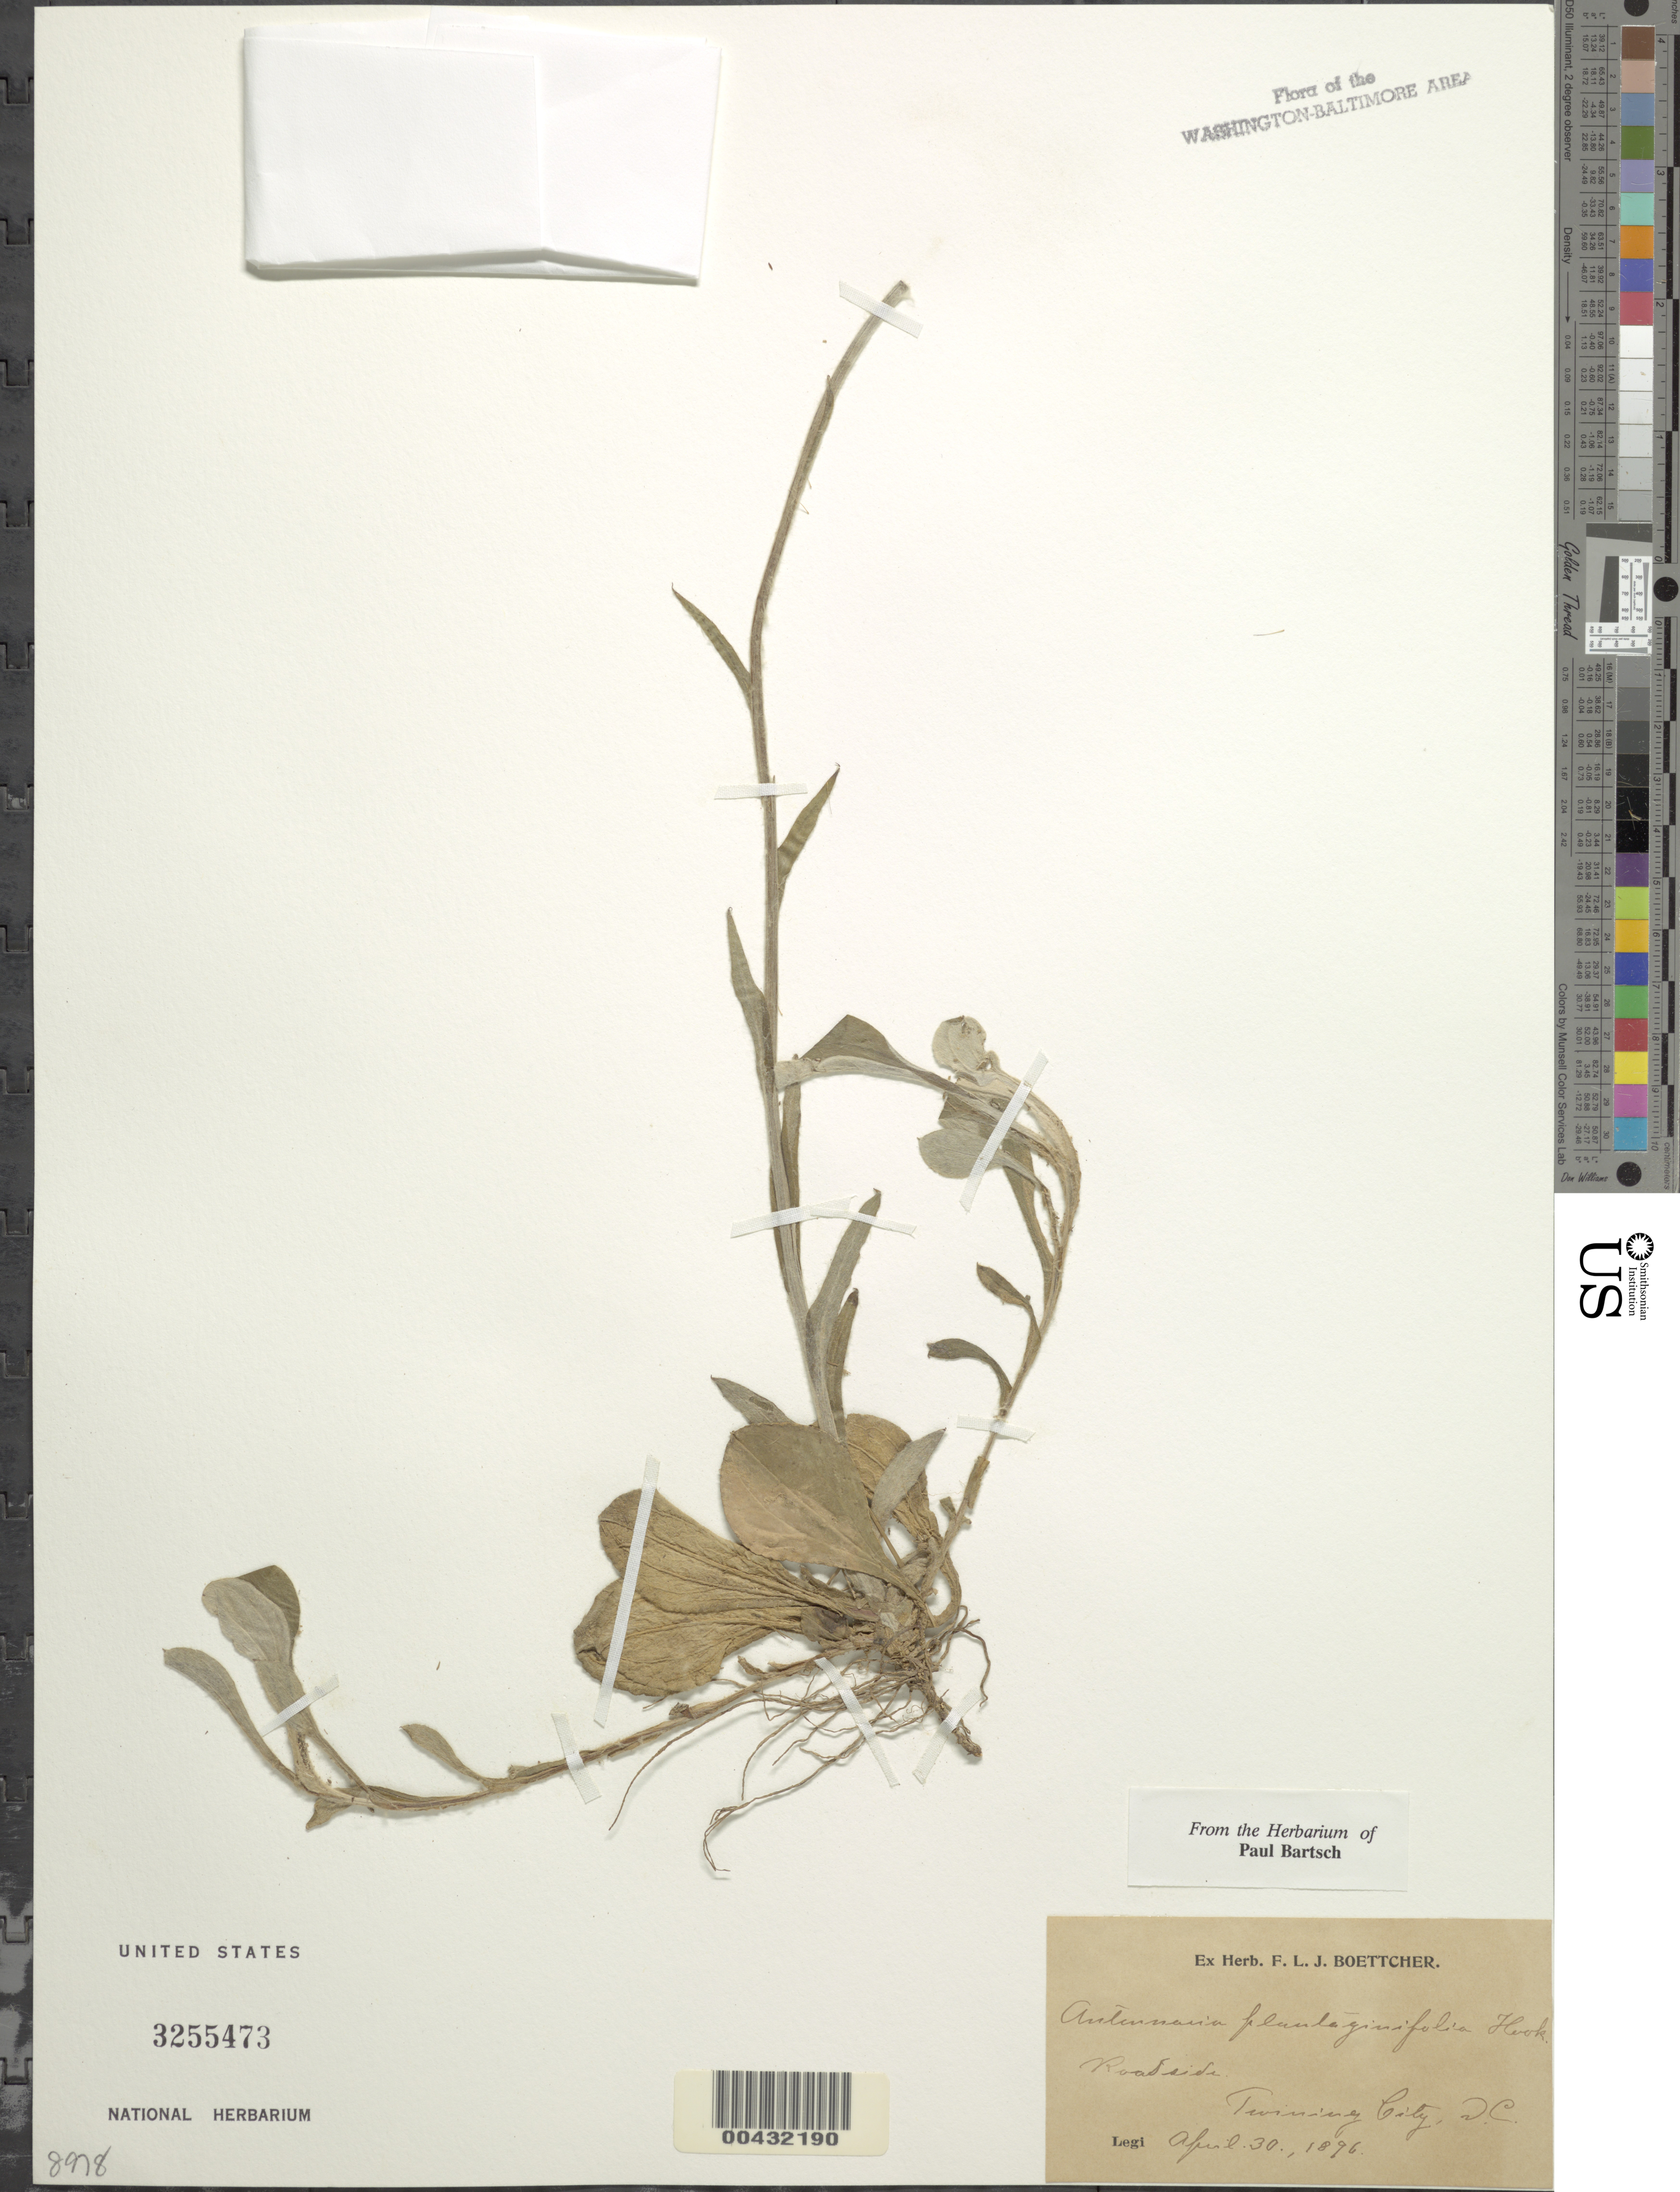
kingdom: Plantae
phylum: Tracheophyta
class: Magnoliopsida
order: Asterales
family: Asteraceae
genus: Antennaria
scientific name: Antennaria plantaginifolia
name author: (L.) Richardson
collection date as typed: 30 Apr 1896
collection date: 1896-04-30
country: United States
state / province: District of Columbia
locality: Twining City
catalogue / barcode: US 3255473